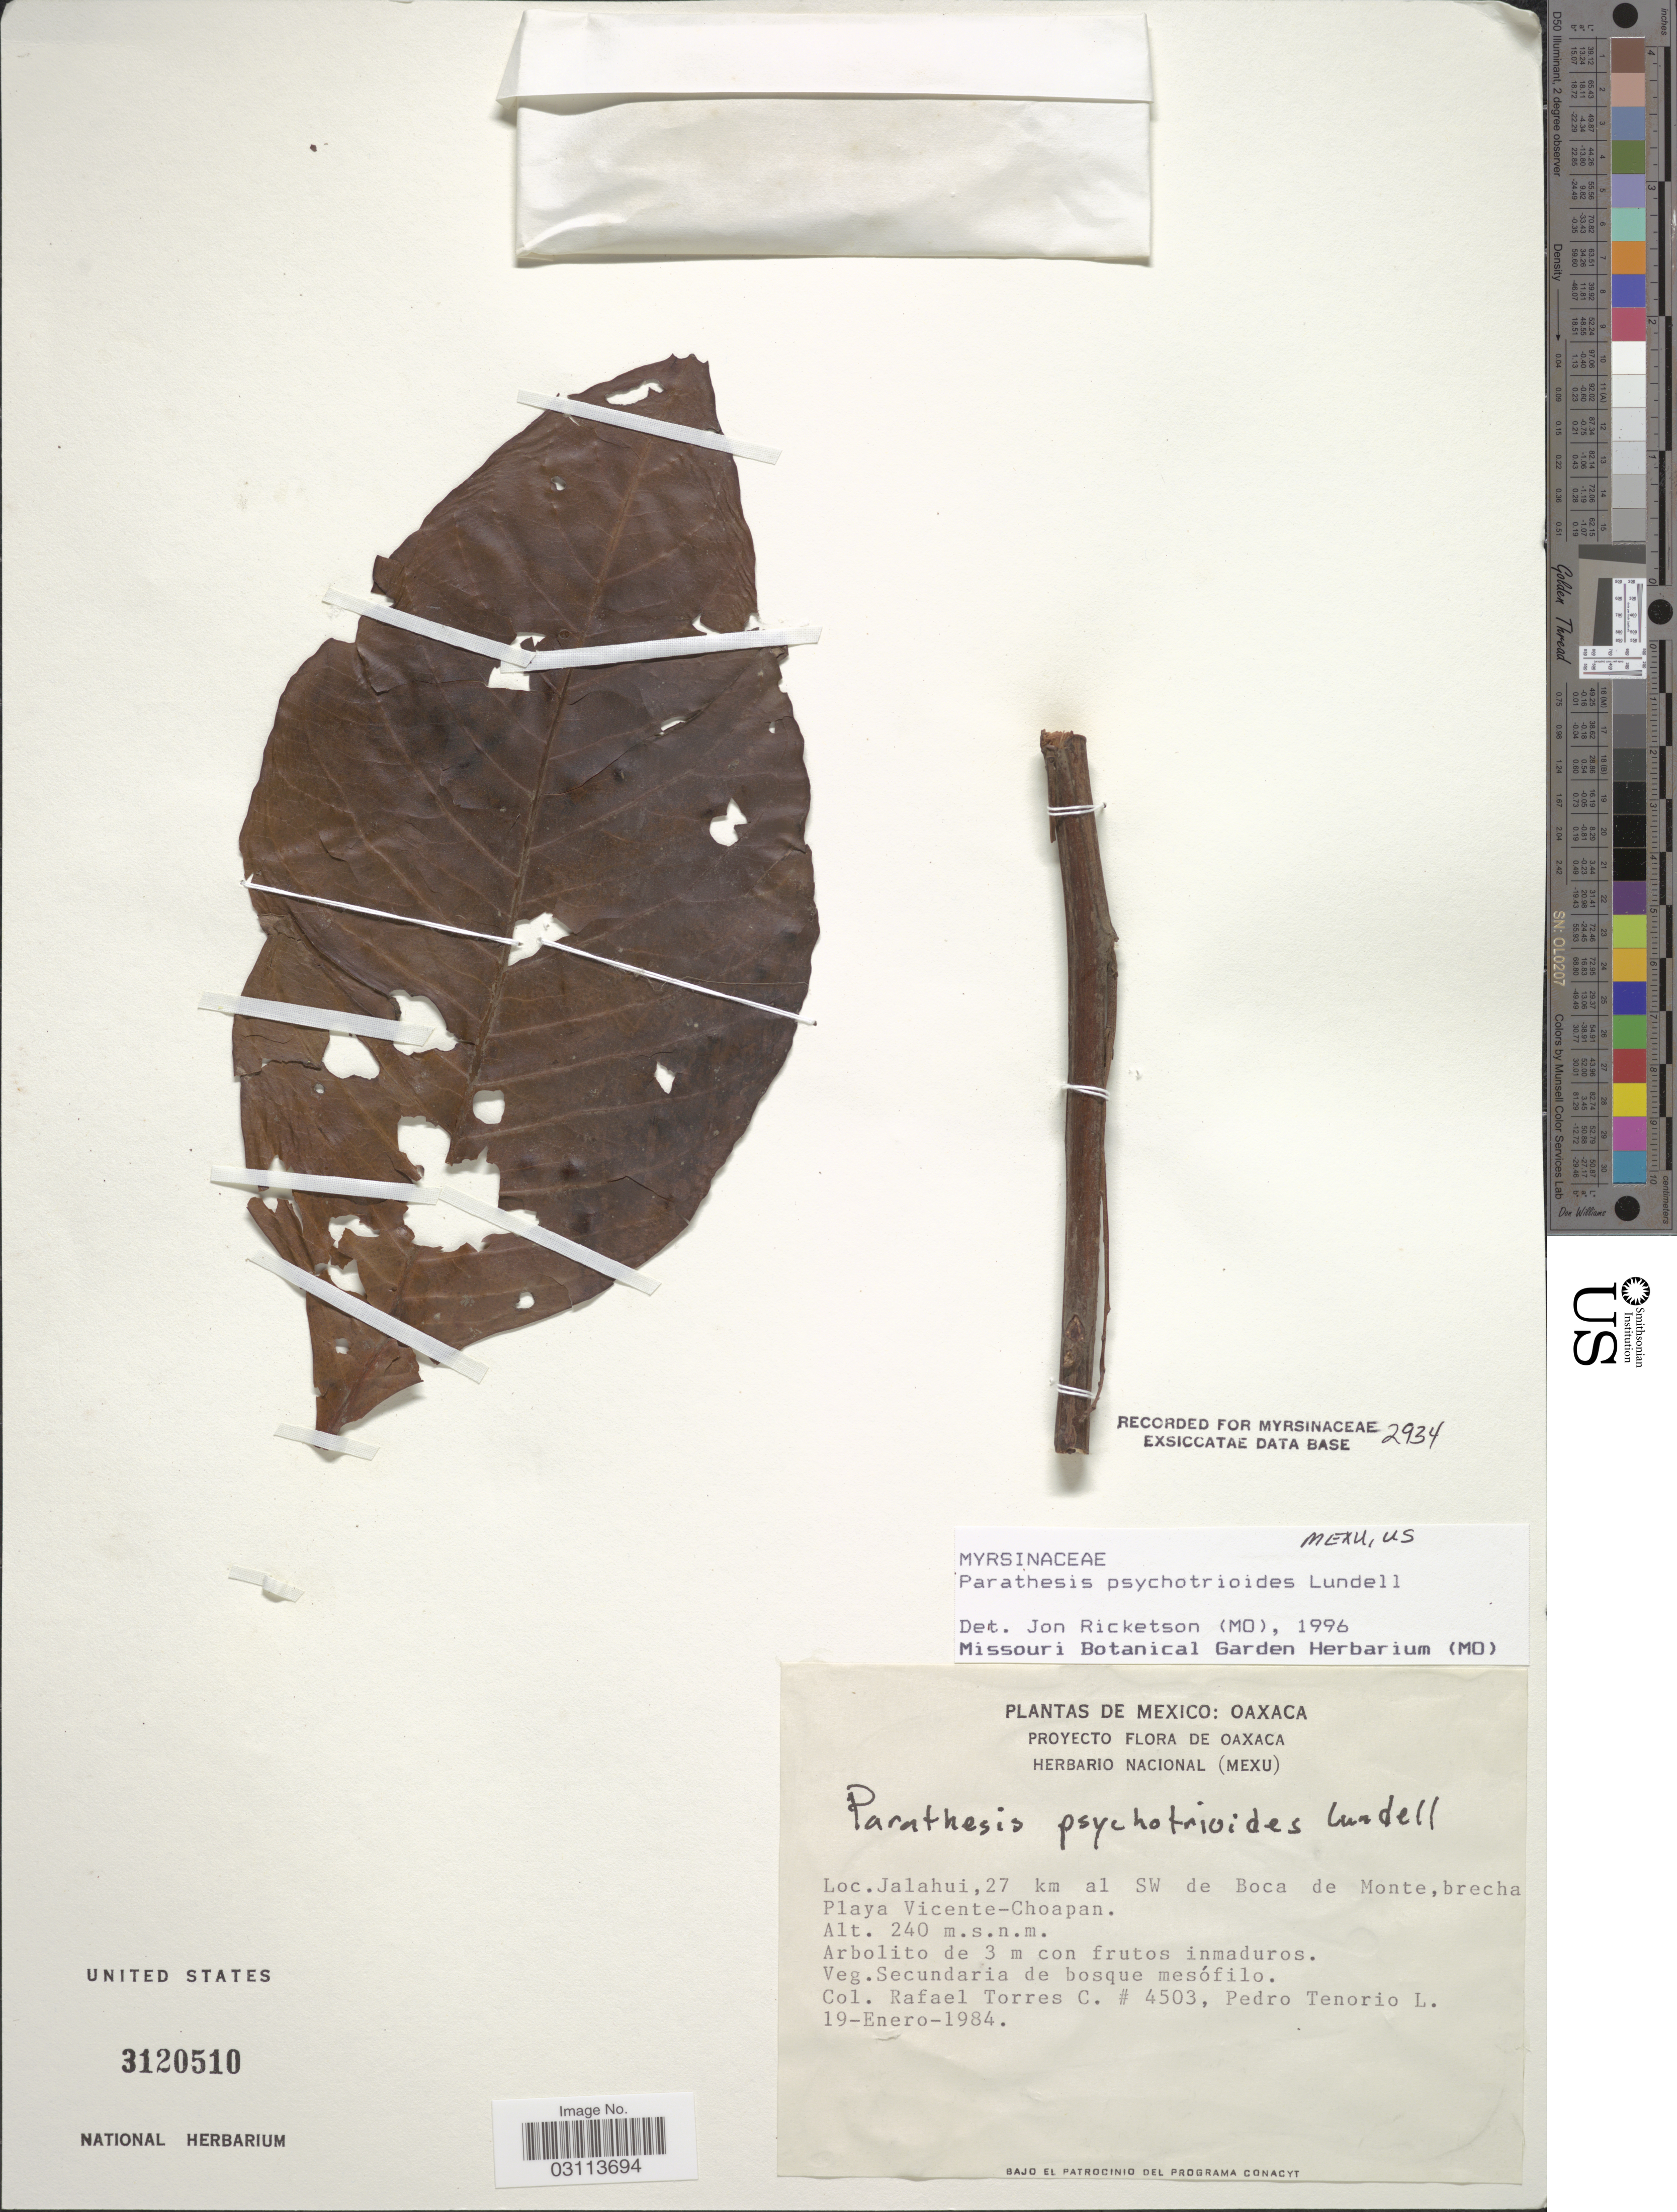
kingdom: Plantae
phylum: Tracheophyta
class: Magnoliopsida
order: Ericales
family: Primulaceae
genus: Parathesis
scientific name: Parathesis psychotrioides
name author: Lundell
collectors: R. Torres C. & P. Tenorio L.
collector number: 4503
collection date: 1984-01-19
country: Mexico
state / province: Oaxaca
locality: Jalahui, 27 km al SW de Boca de Monte, brecha Playa Vicente-Choapan.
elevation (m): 240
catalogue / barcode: US 3120510